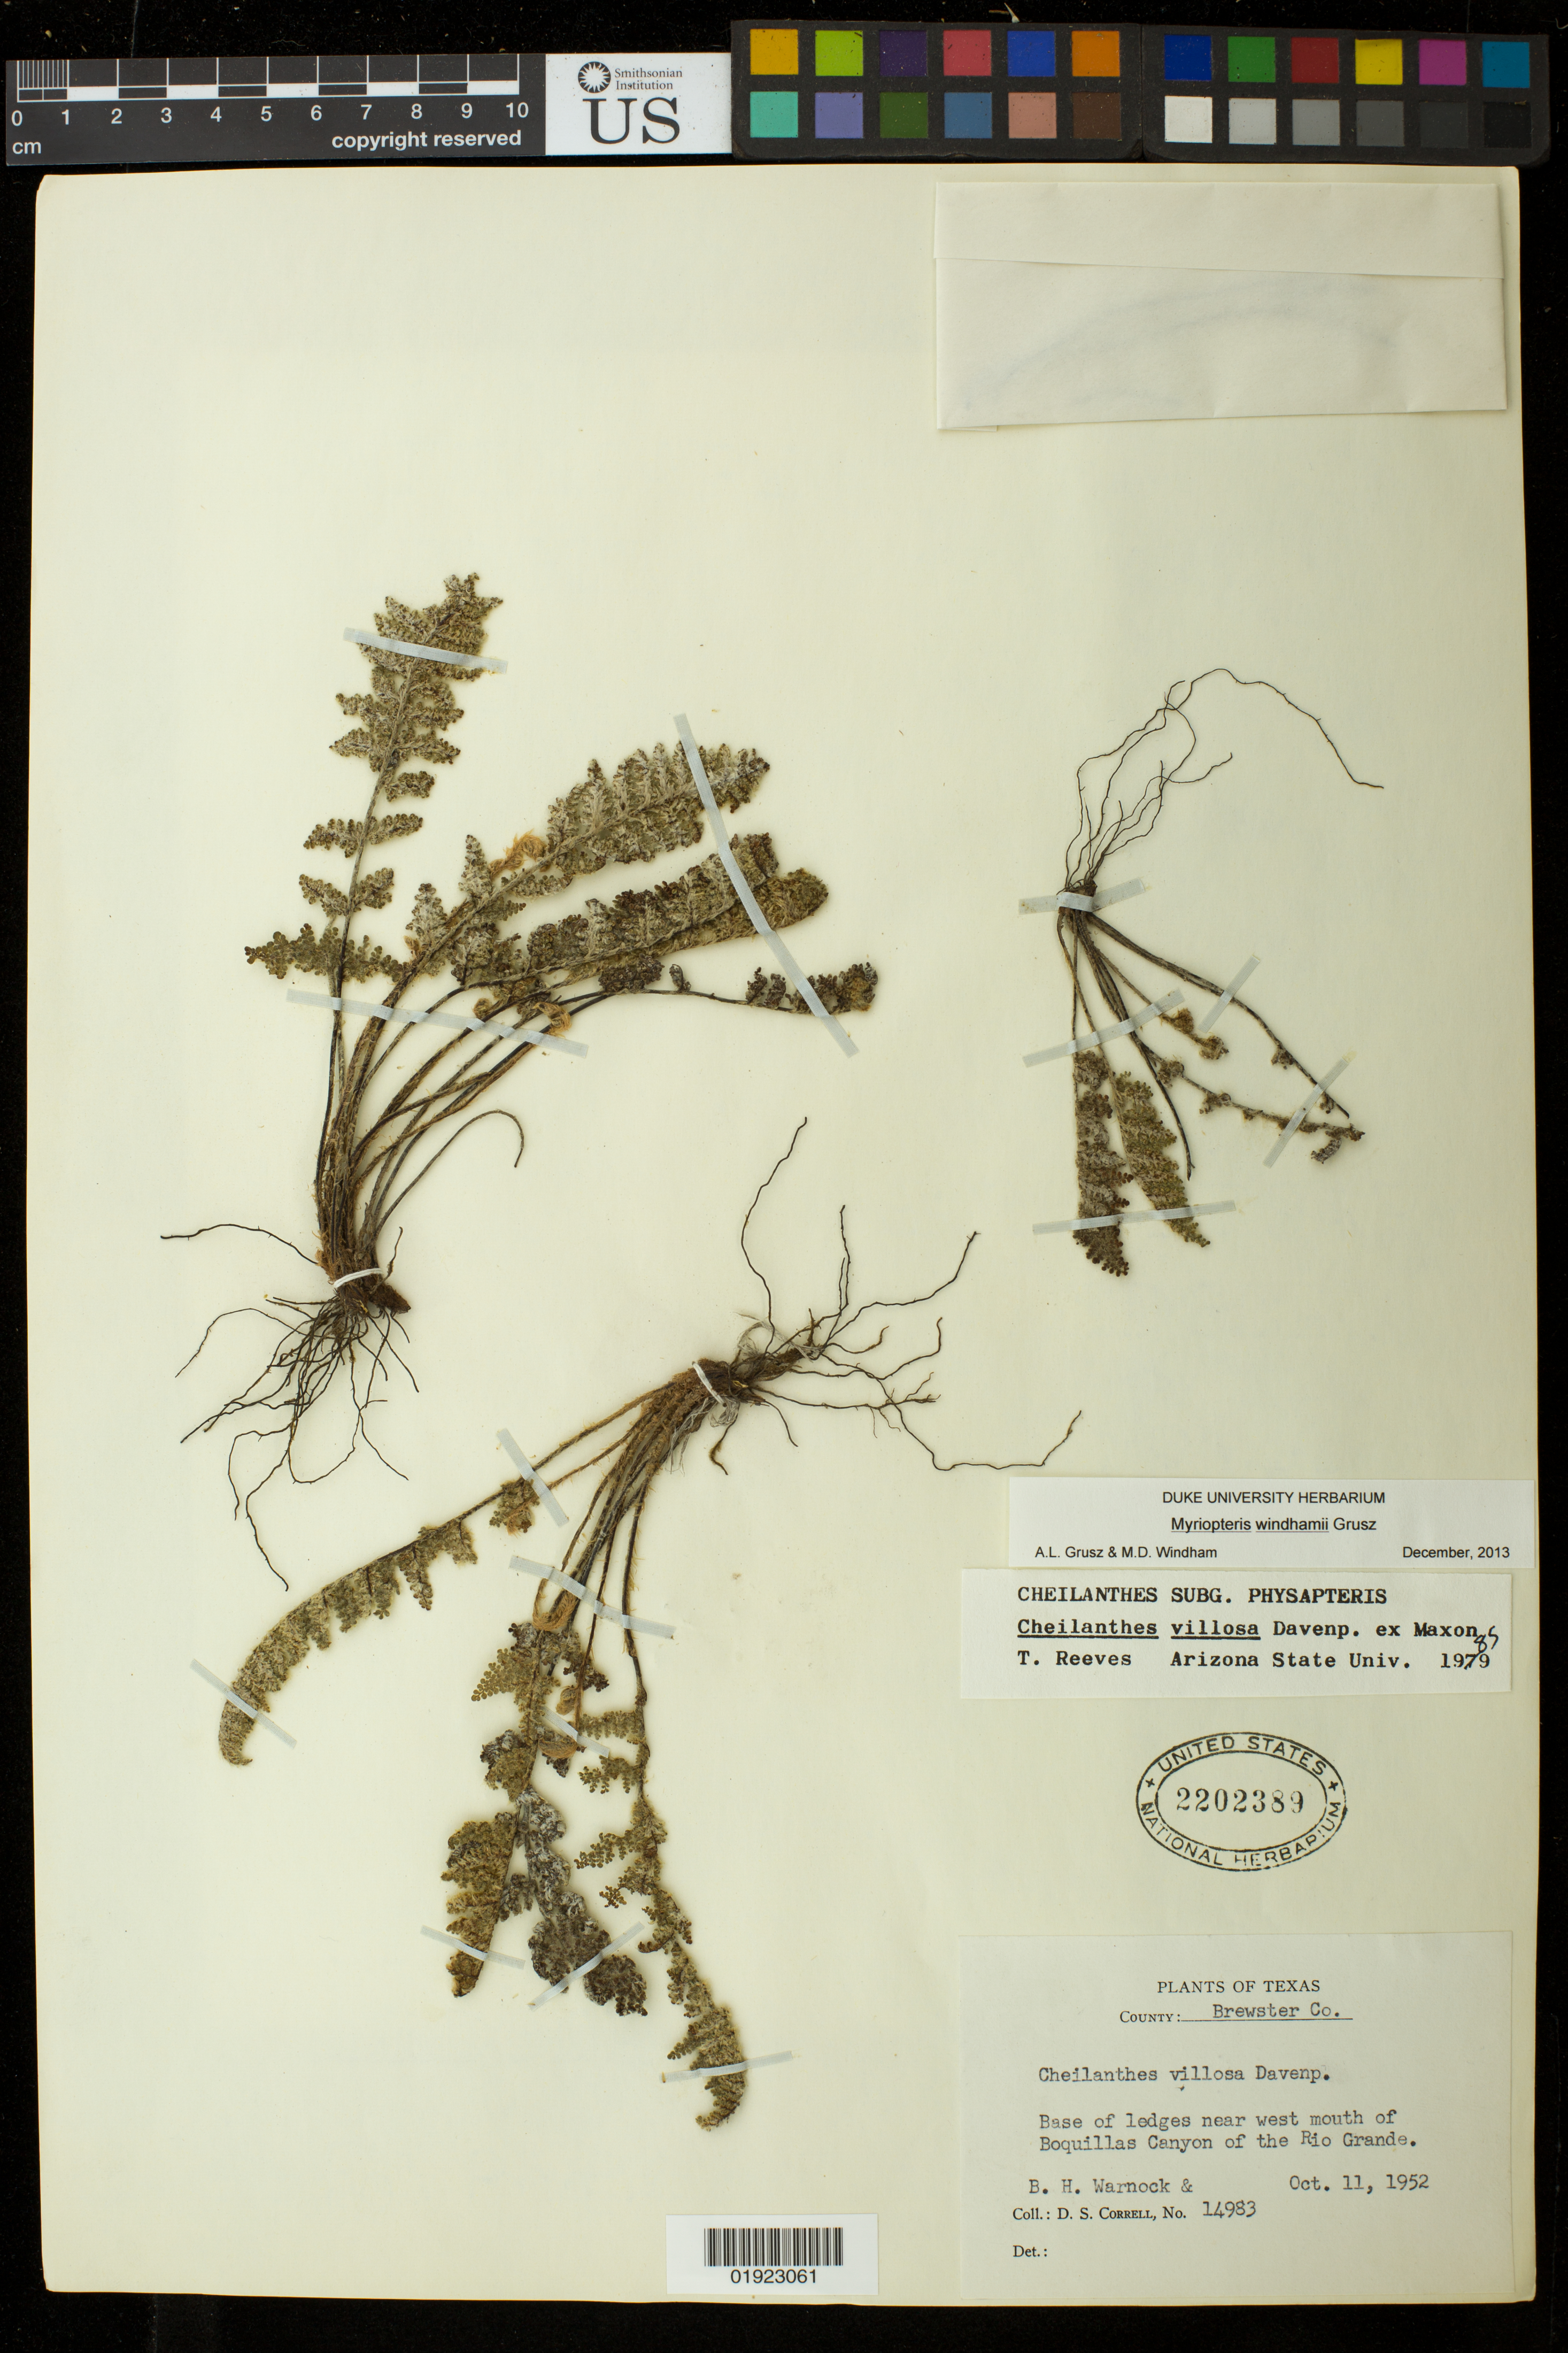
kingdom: Plantae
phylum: Tracheophyta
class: Polypodiopsida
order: Polypodiales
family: Pteridaceae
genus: Myriopteris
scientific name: Myriopteris windhamii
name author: Grusz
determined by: Grusz, A. L.; Windham, M. D.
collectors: B. H. Warnock & D. S. Correll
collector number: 14983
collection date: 1952-10-11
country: United States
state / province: Texas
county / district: Brewster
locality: West mouth of Boquillas Canyon of the Rio Grande.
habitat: Base of ledges.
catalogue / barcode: US 2202389